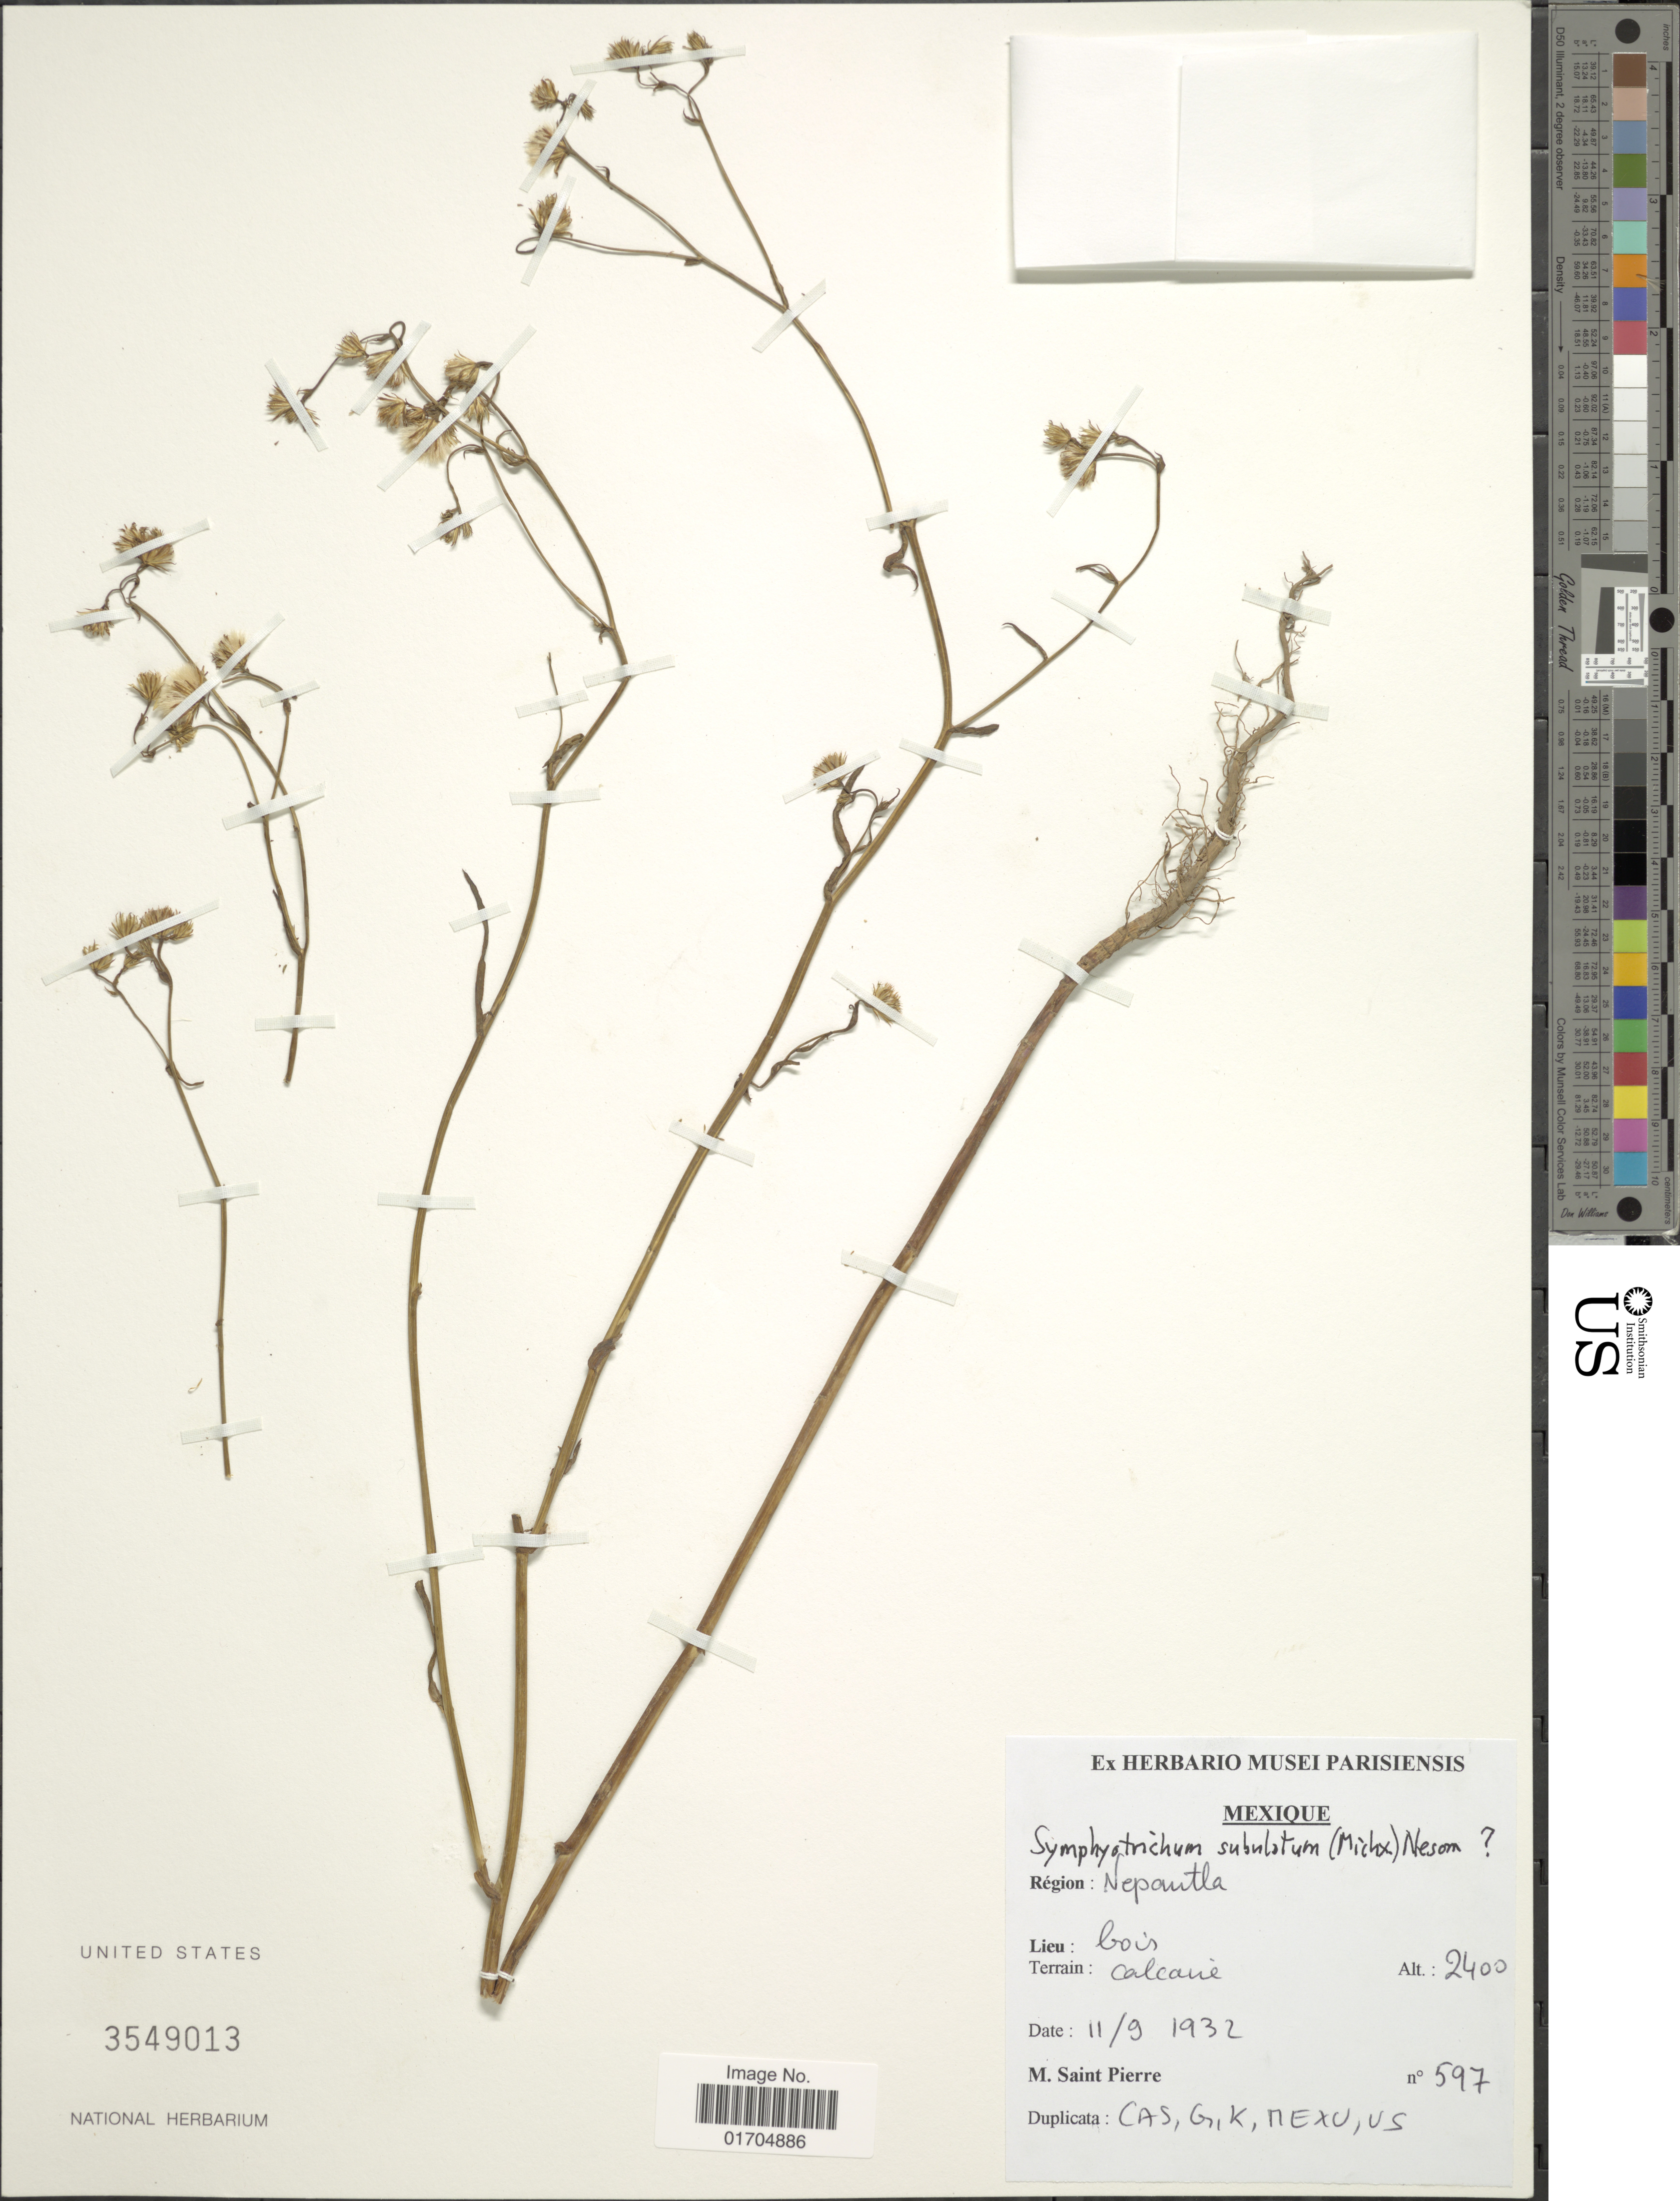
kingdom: Plantae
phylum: Tracheophyta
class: Magnoliopsida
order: Asterales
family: Asteraceae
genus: Symphyotrichum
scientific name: Symphyotrichum subulatum var. ligulatum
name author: (Shinners) S.D. Sundb.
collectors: M. Saint-Pierre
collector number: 597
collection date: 1932-09-11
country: Mexico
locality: Région: Nepautla, bois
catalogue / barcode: US 3549013